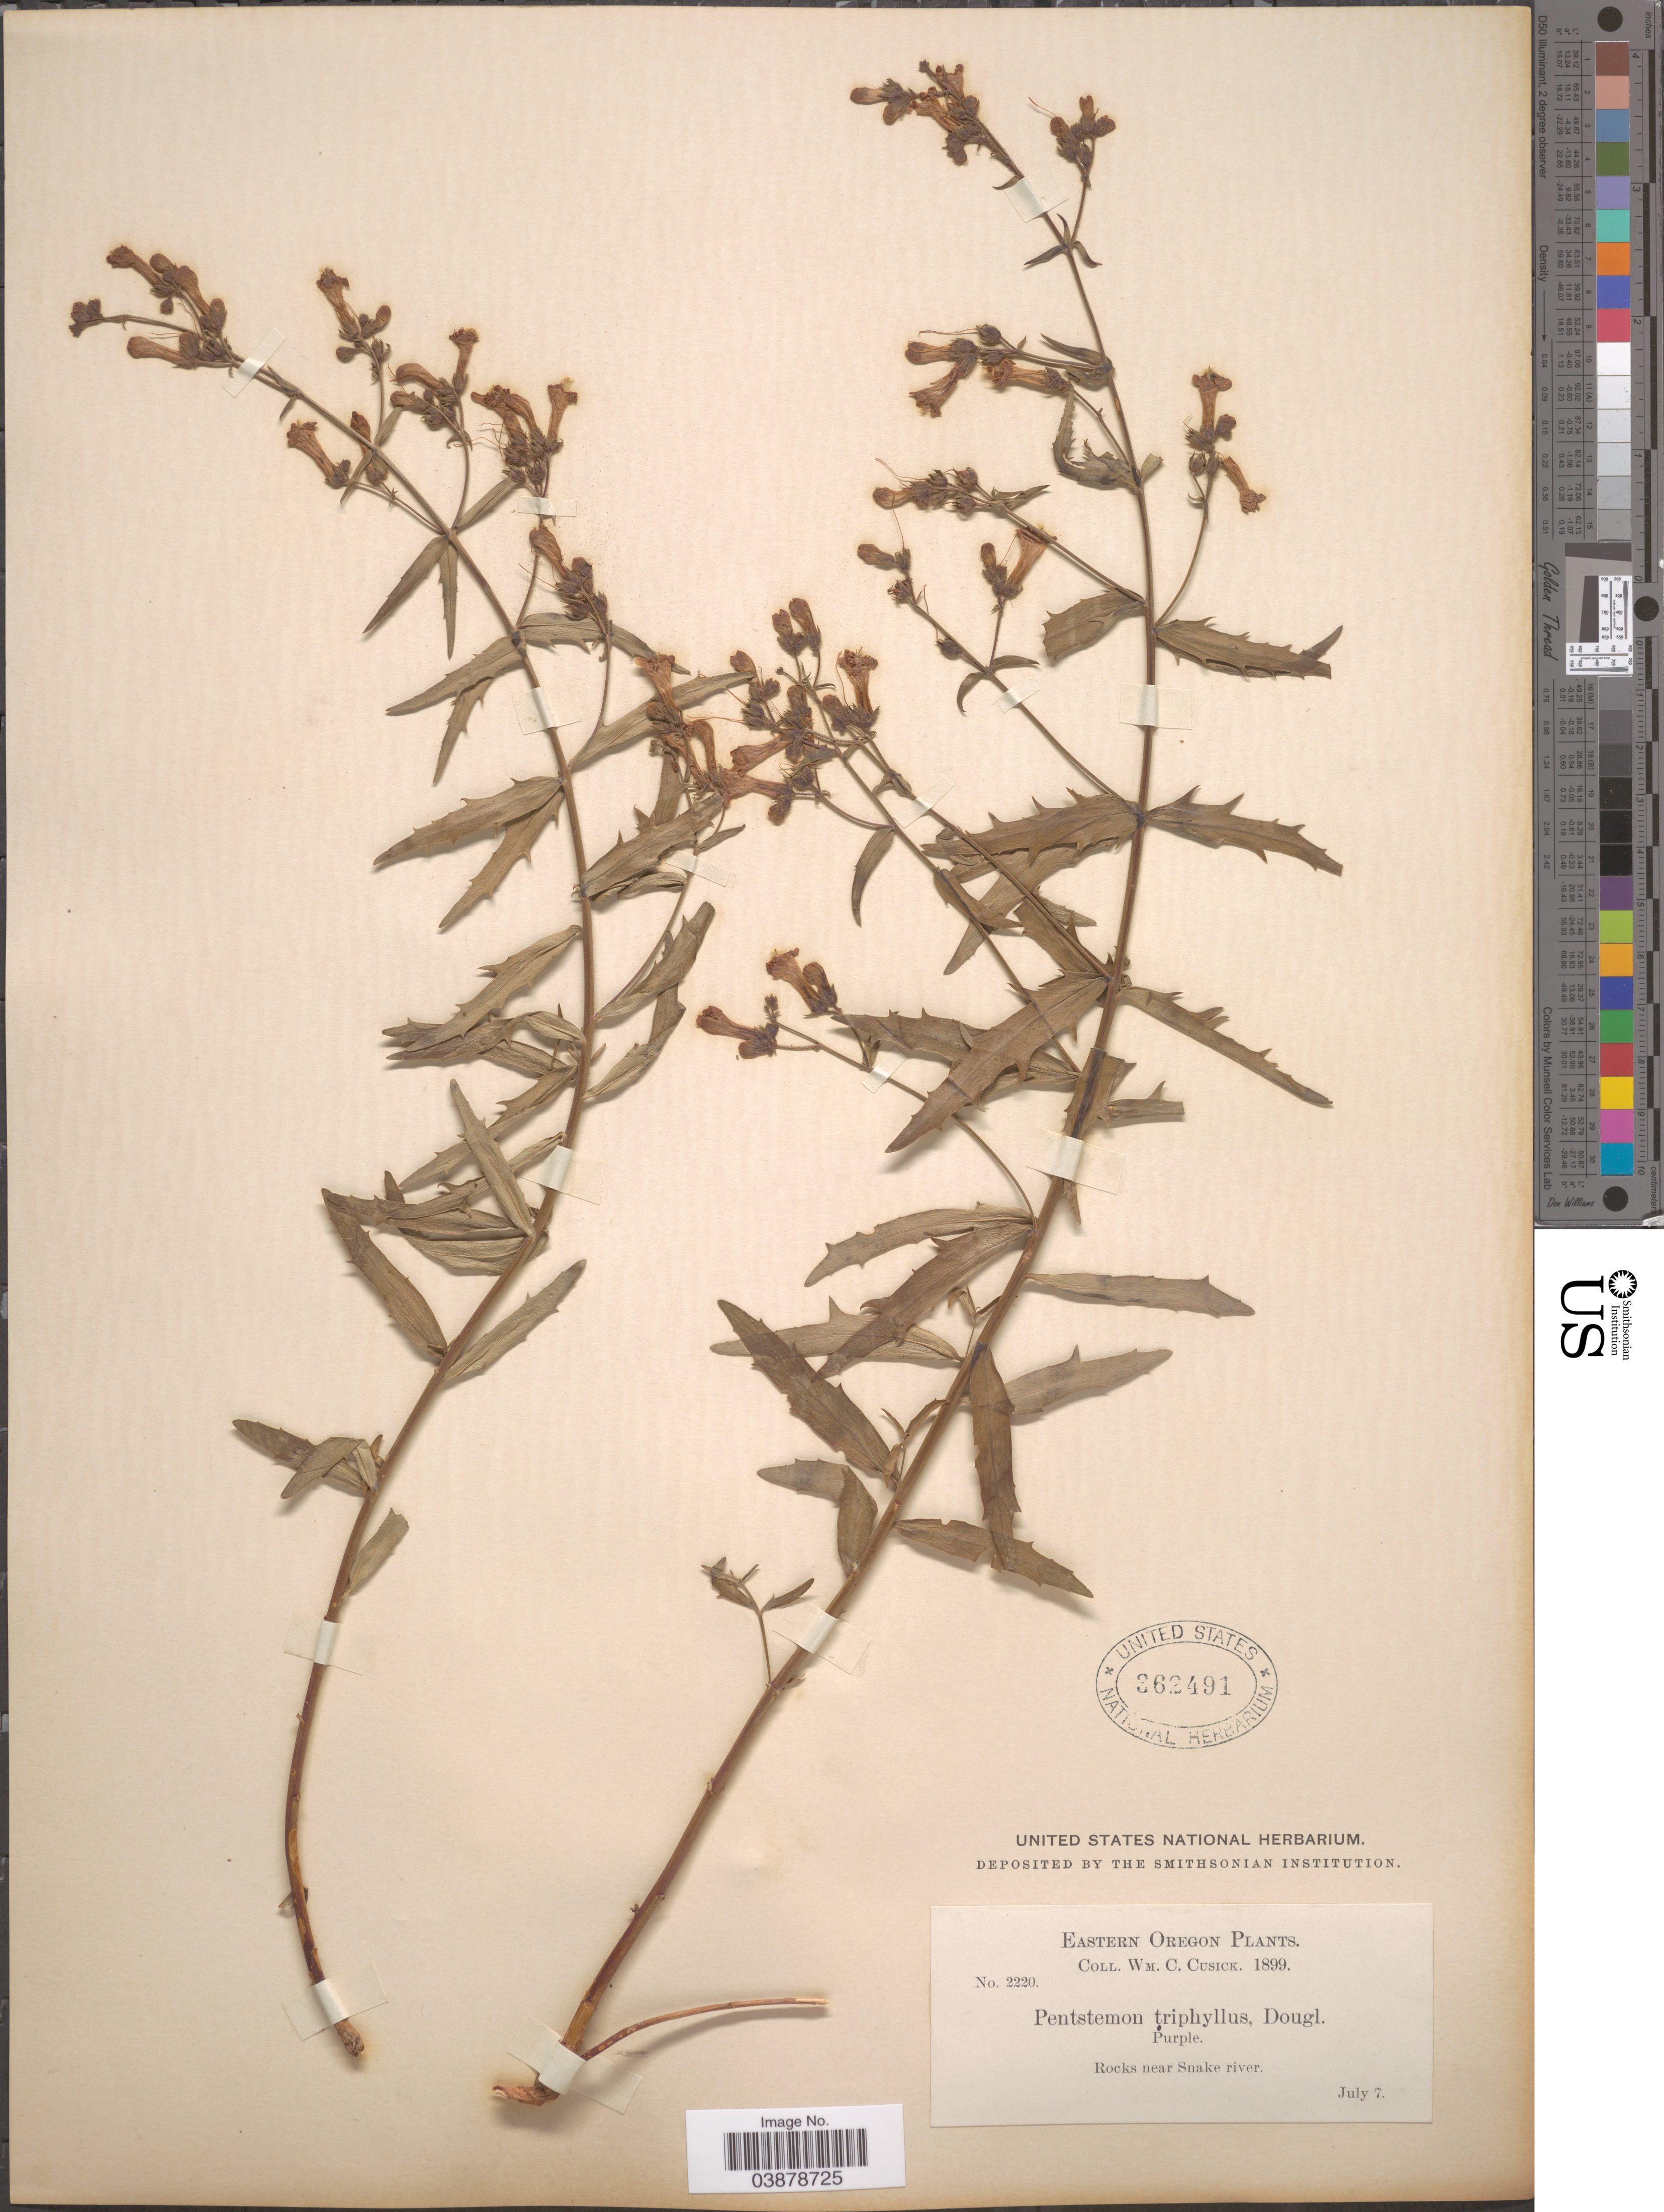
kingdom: Plantae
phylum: Tracheophyta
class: Magnoliopsida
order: Lamiales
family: Plantaginaceae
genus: Penstemon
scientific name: Penstemon triphyllus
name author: Douglas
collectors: W. C. Cusick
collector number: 2220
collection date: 1899-07-07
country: United States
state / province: Oregon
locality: Eastern Oregon. Rocks near Snake river.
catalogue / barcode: US 362491